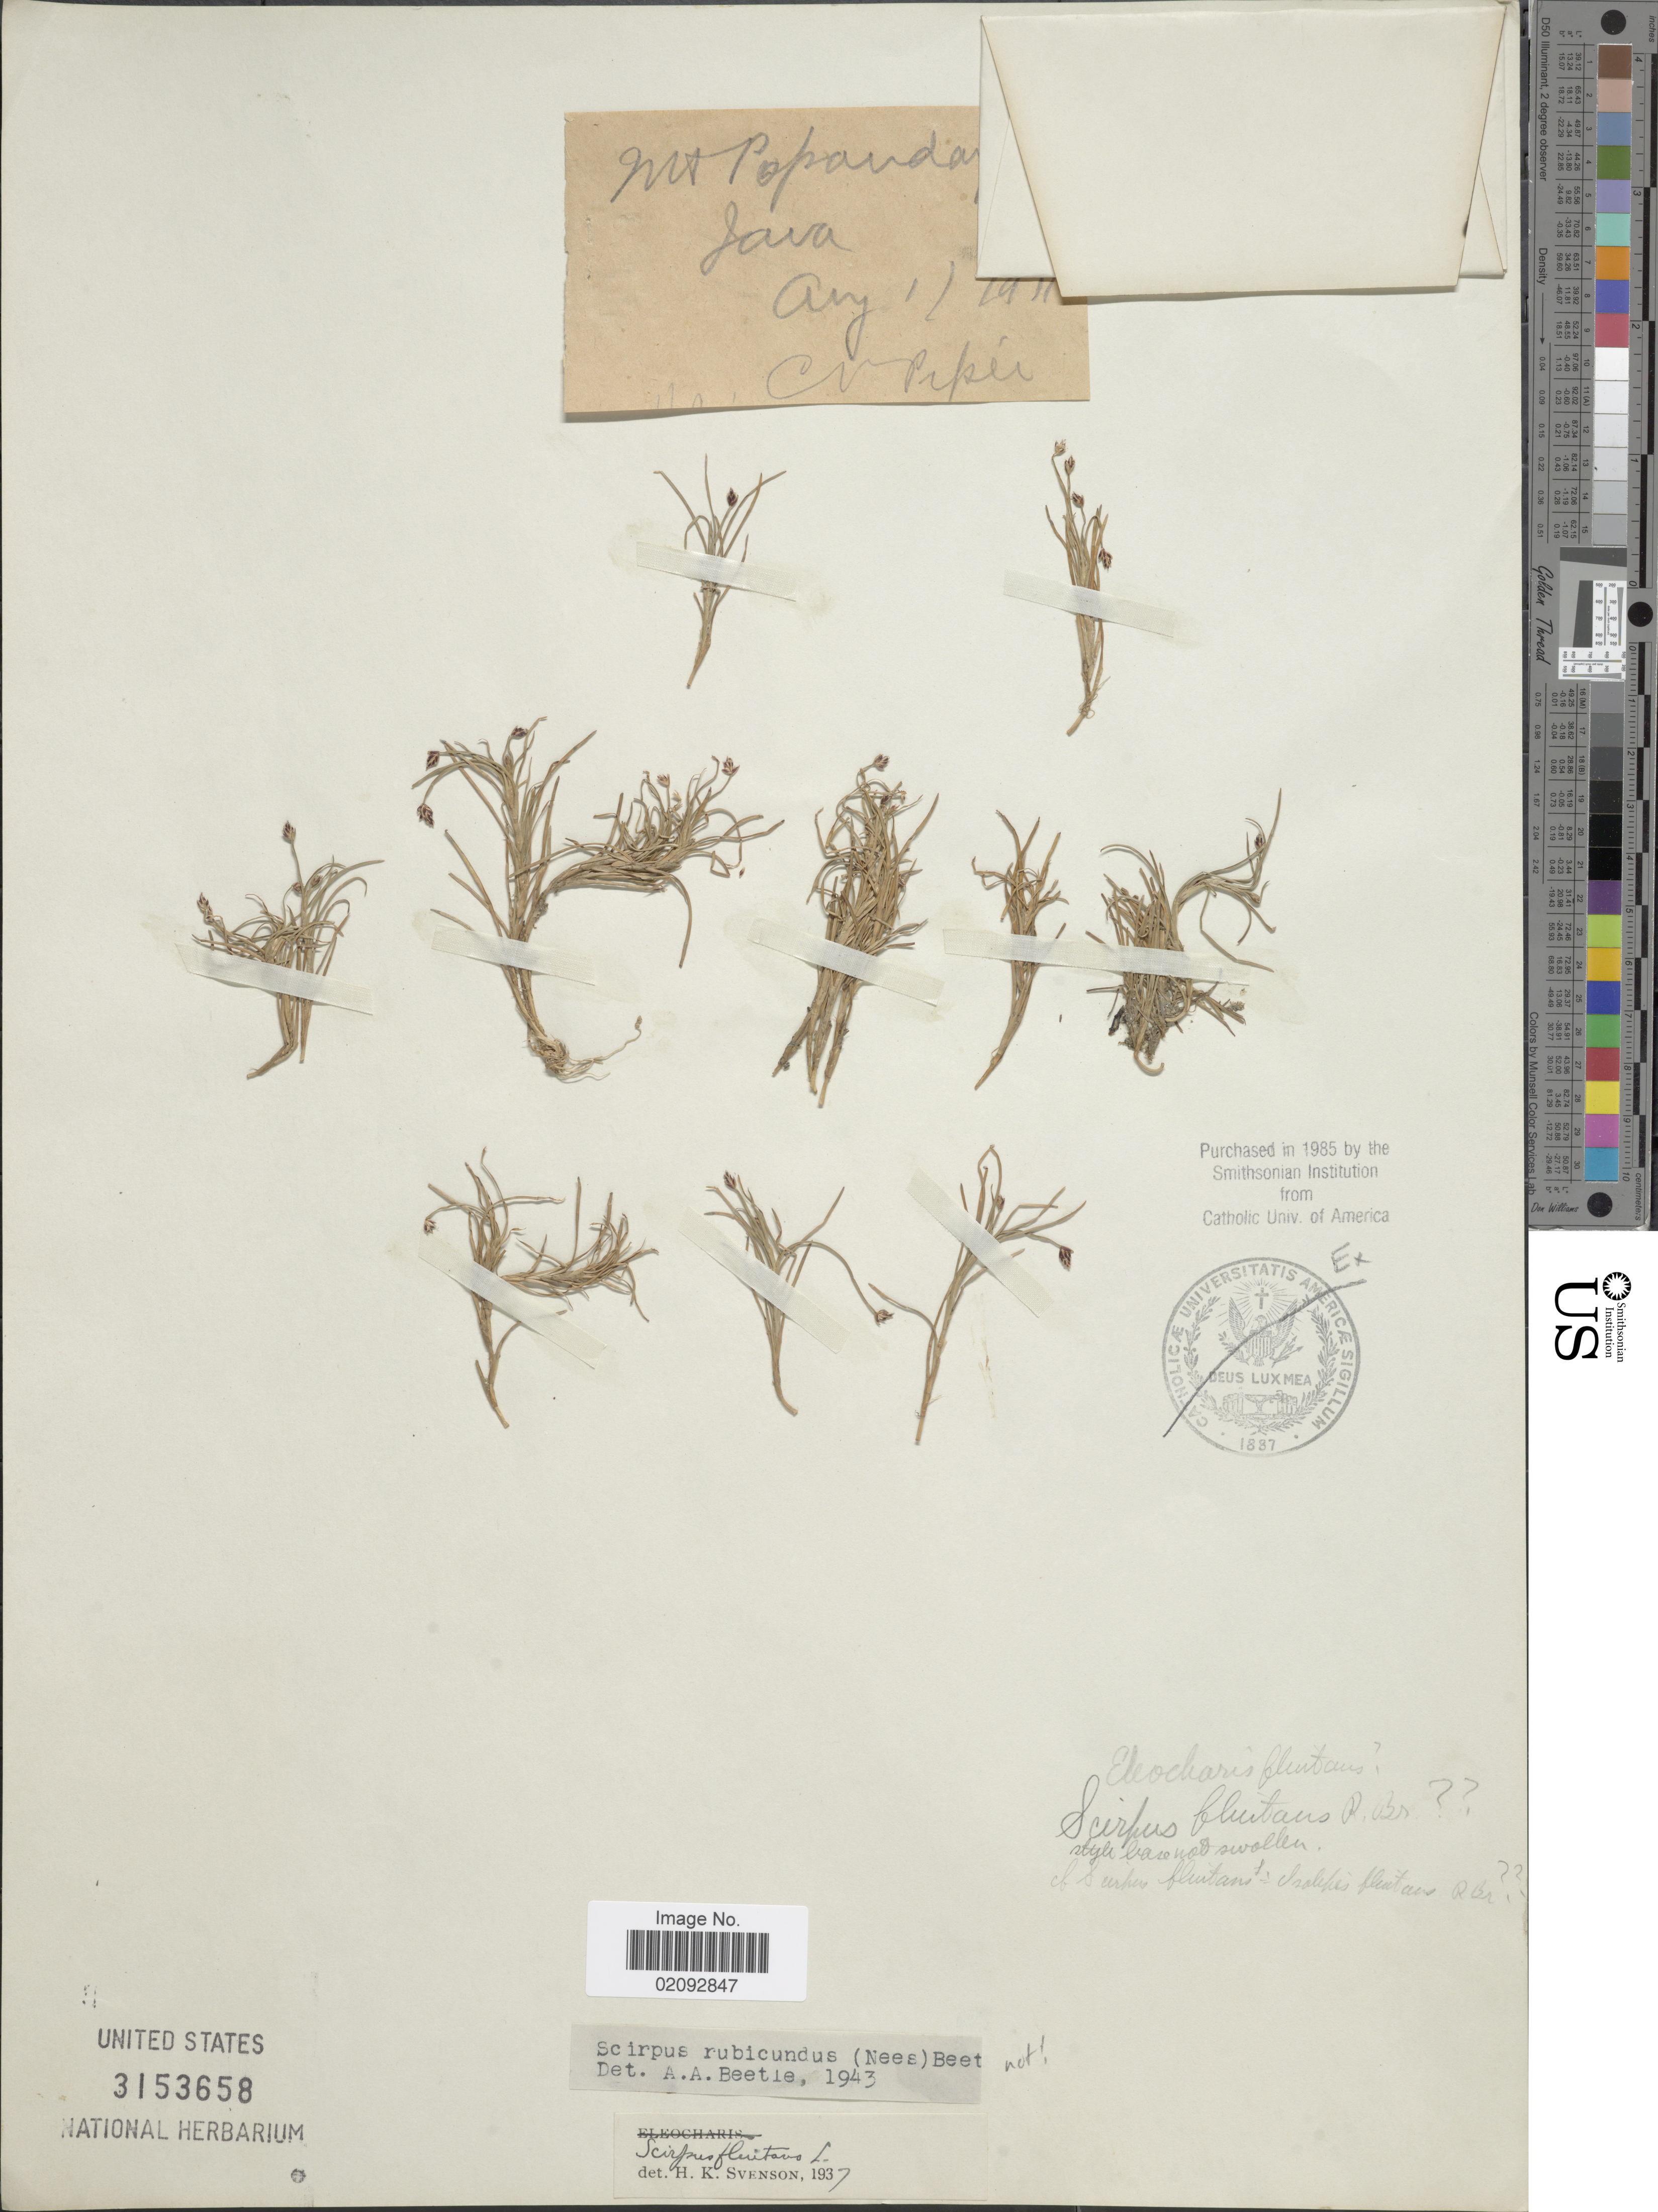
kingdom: Plantae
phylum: Tracheophyta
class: Liliopsida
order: Poales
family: Cyperaceae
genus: Isolepis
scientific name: Isolepis fluitans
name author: (L.) R. Br.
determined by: Strong, Mark T., (BOT), Smithsonian Institution - National Museum of Natural History (UNITED STATES)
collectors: C. V. Piper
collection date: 1911-08-11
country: Indonesia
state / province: Java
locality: Mt Popanda [interpreted]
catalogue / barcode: US 3153658